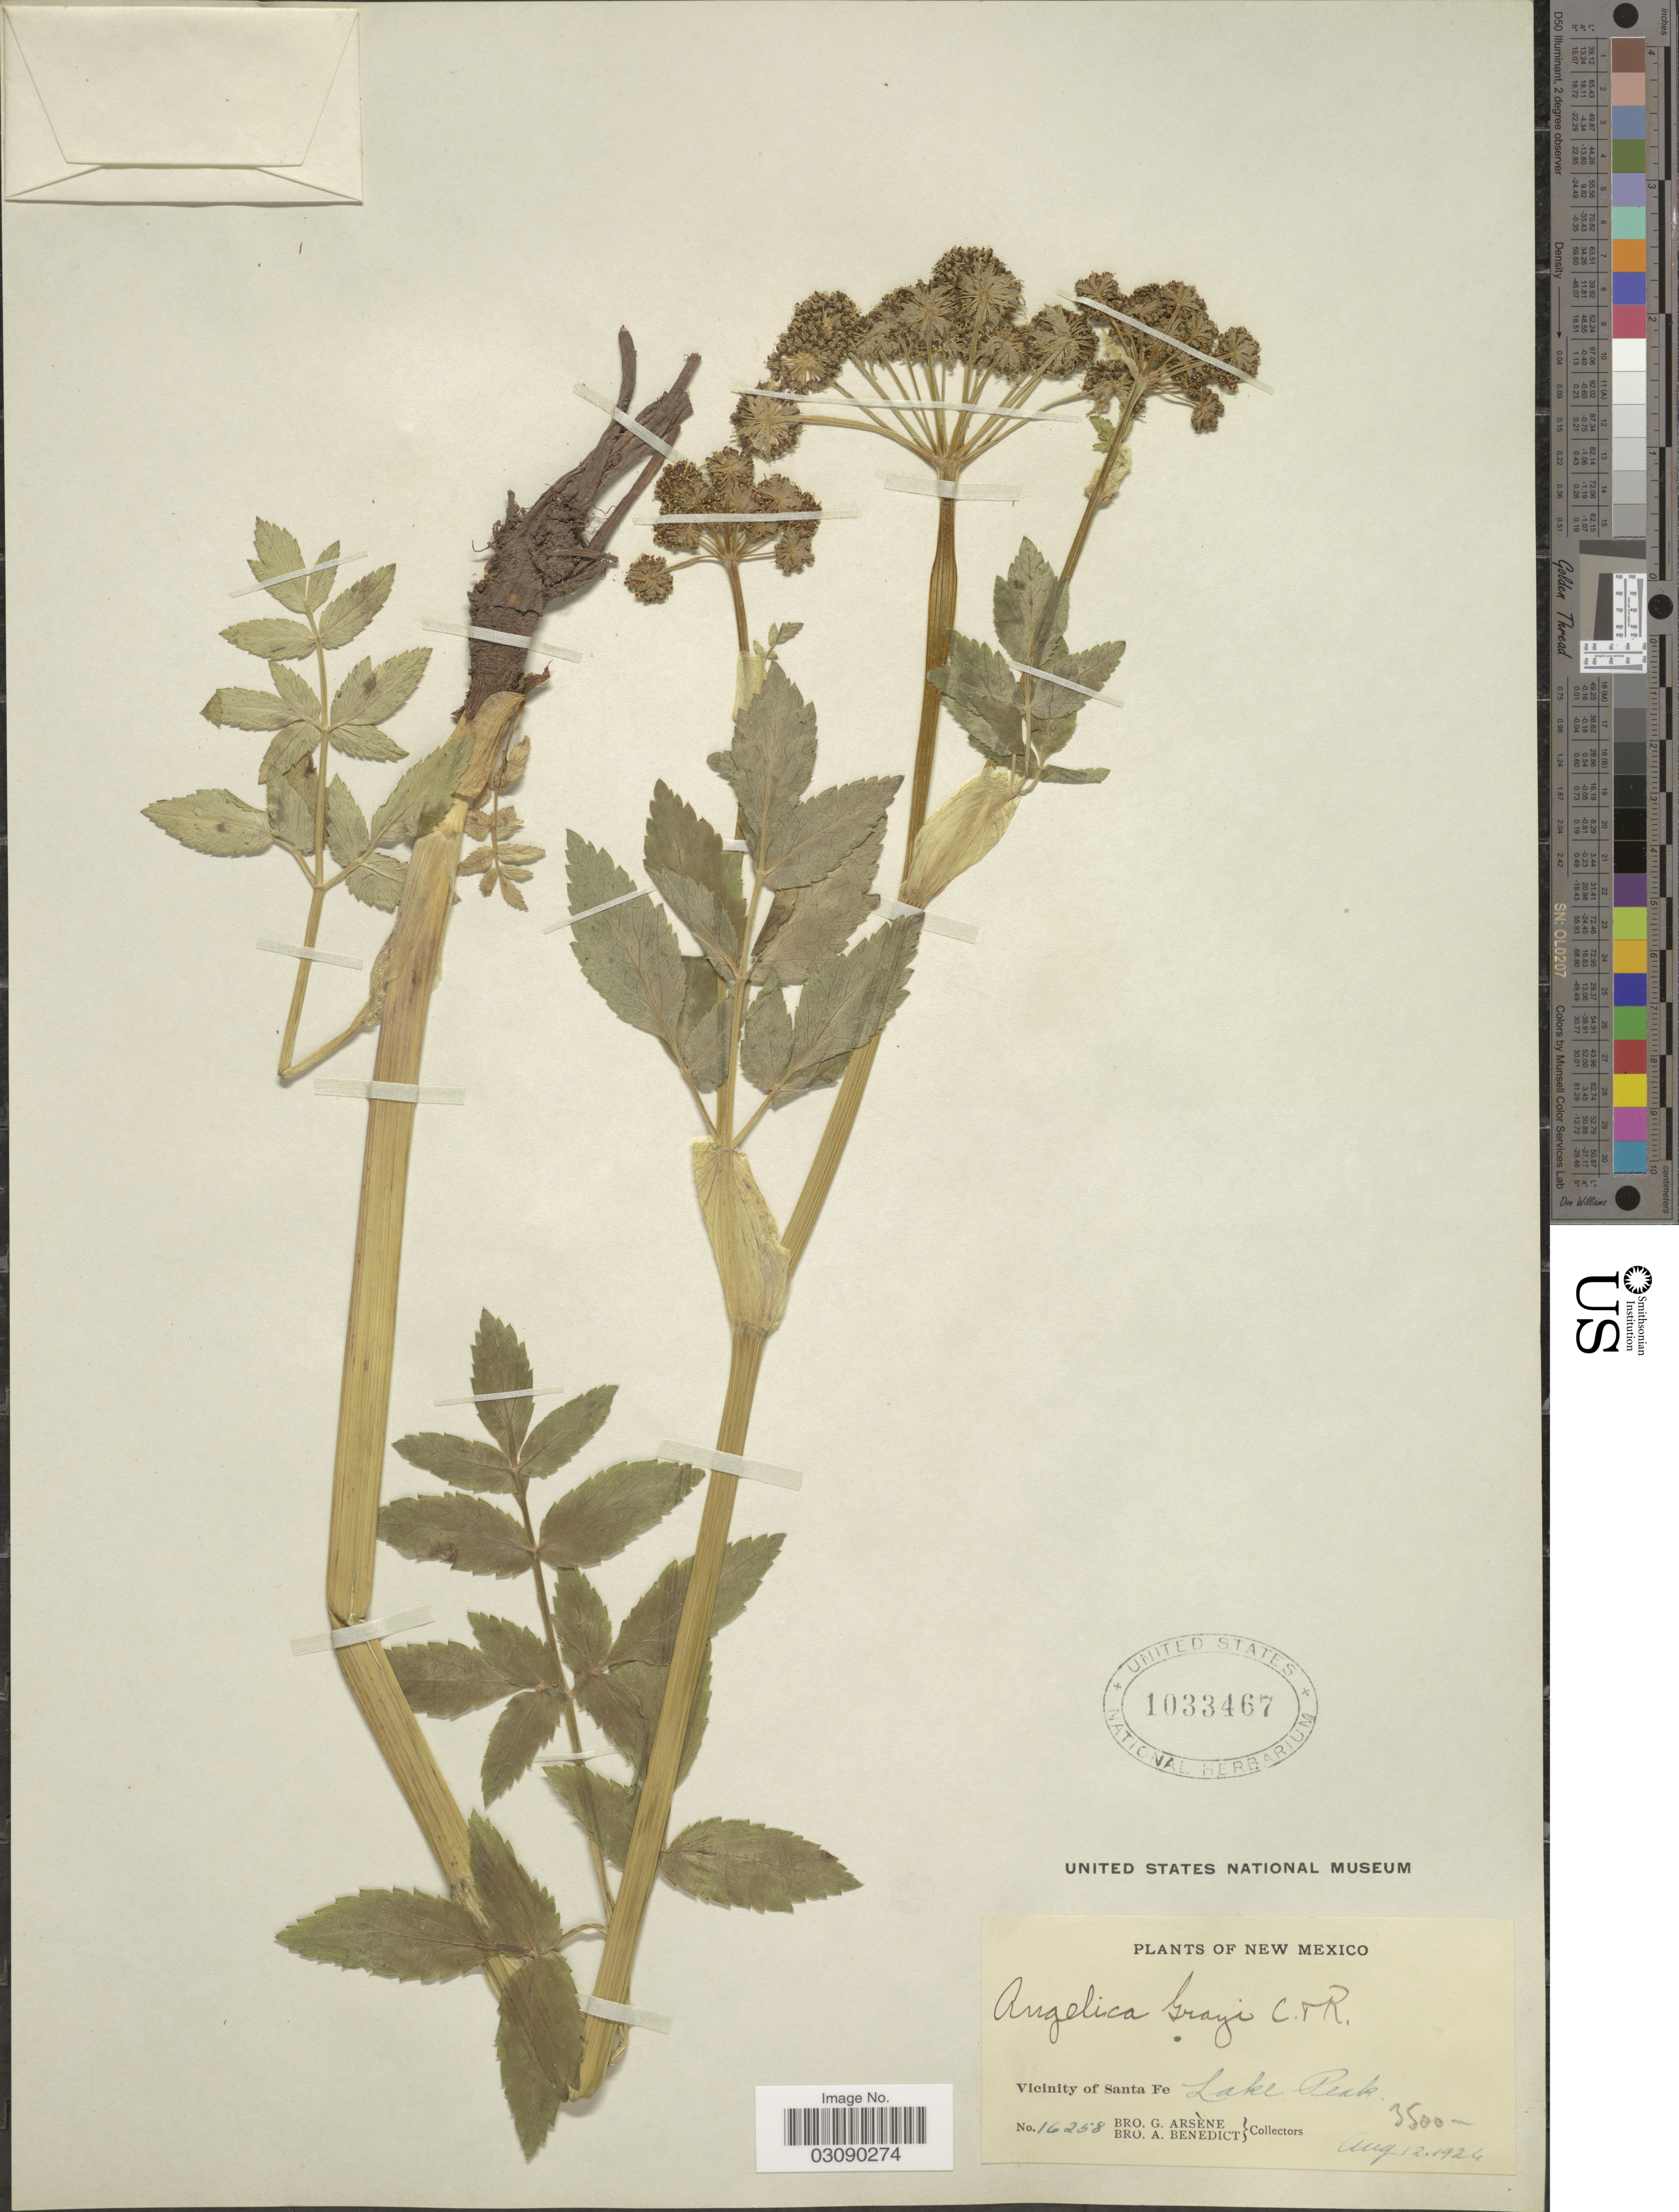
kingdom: Plantae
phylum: Tracheophyta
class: Magnoliopsida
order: Apiales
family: Apiaceae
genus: Angelica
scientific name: Angelica grayi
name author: (J.M. Coult. & Rose) J.M. Coult. & Rose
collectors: Bro. G. Arsène & Bro. A. Benedict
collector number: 16258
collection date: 1924-08-12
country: United States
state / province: New Mexico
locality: Vicinity of Santa Fe, Lake Peak.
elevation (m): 3500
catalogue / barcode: US 1033467